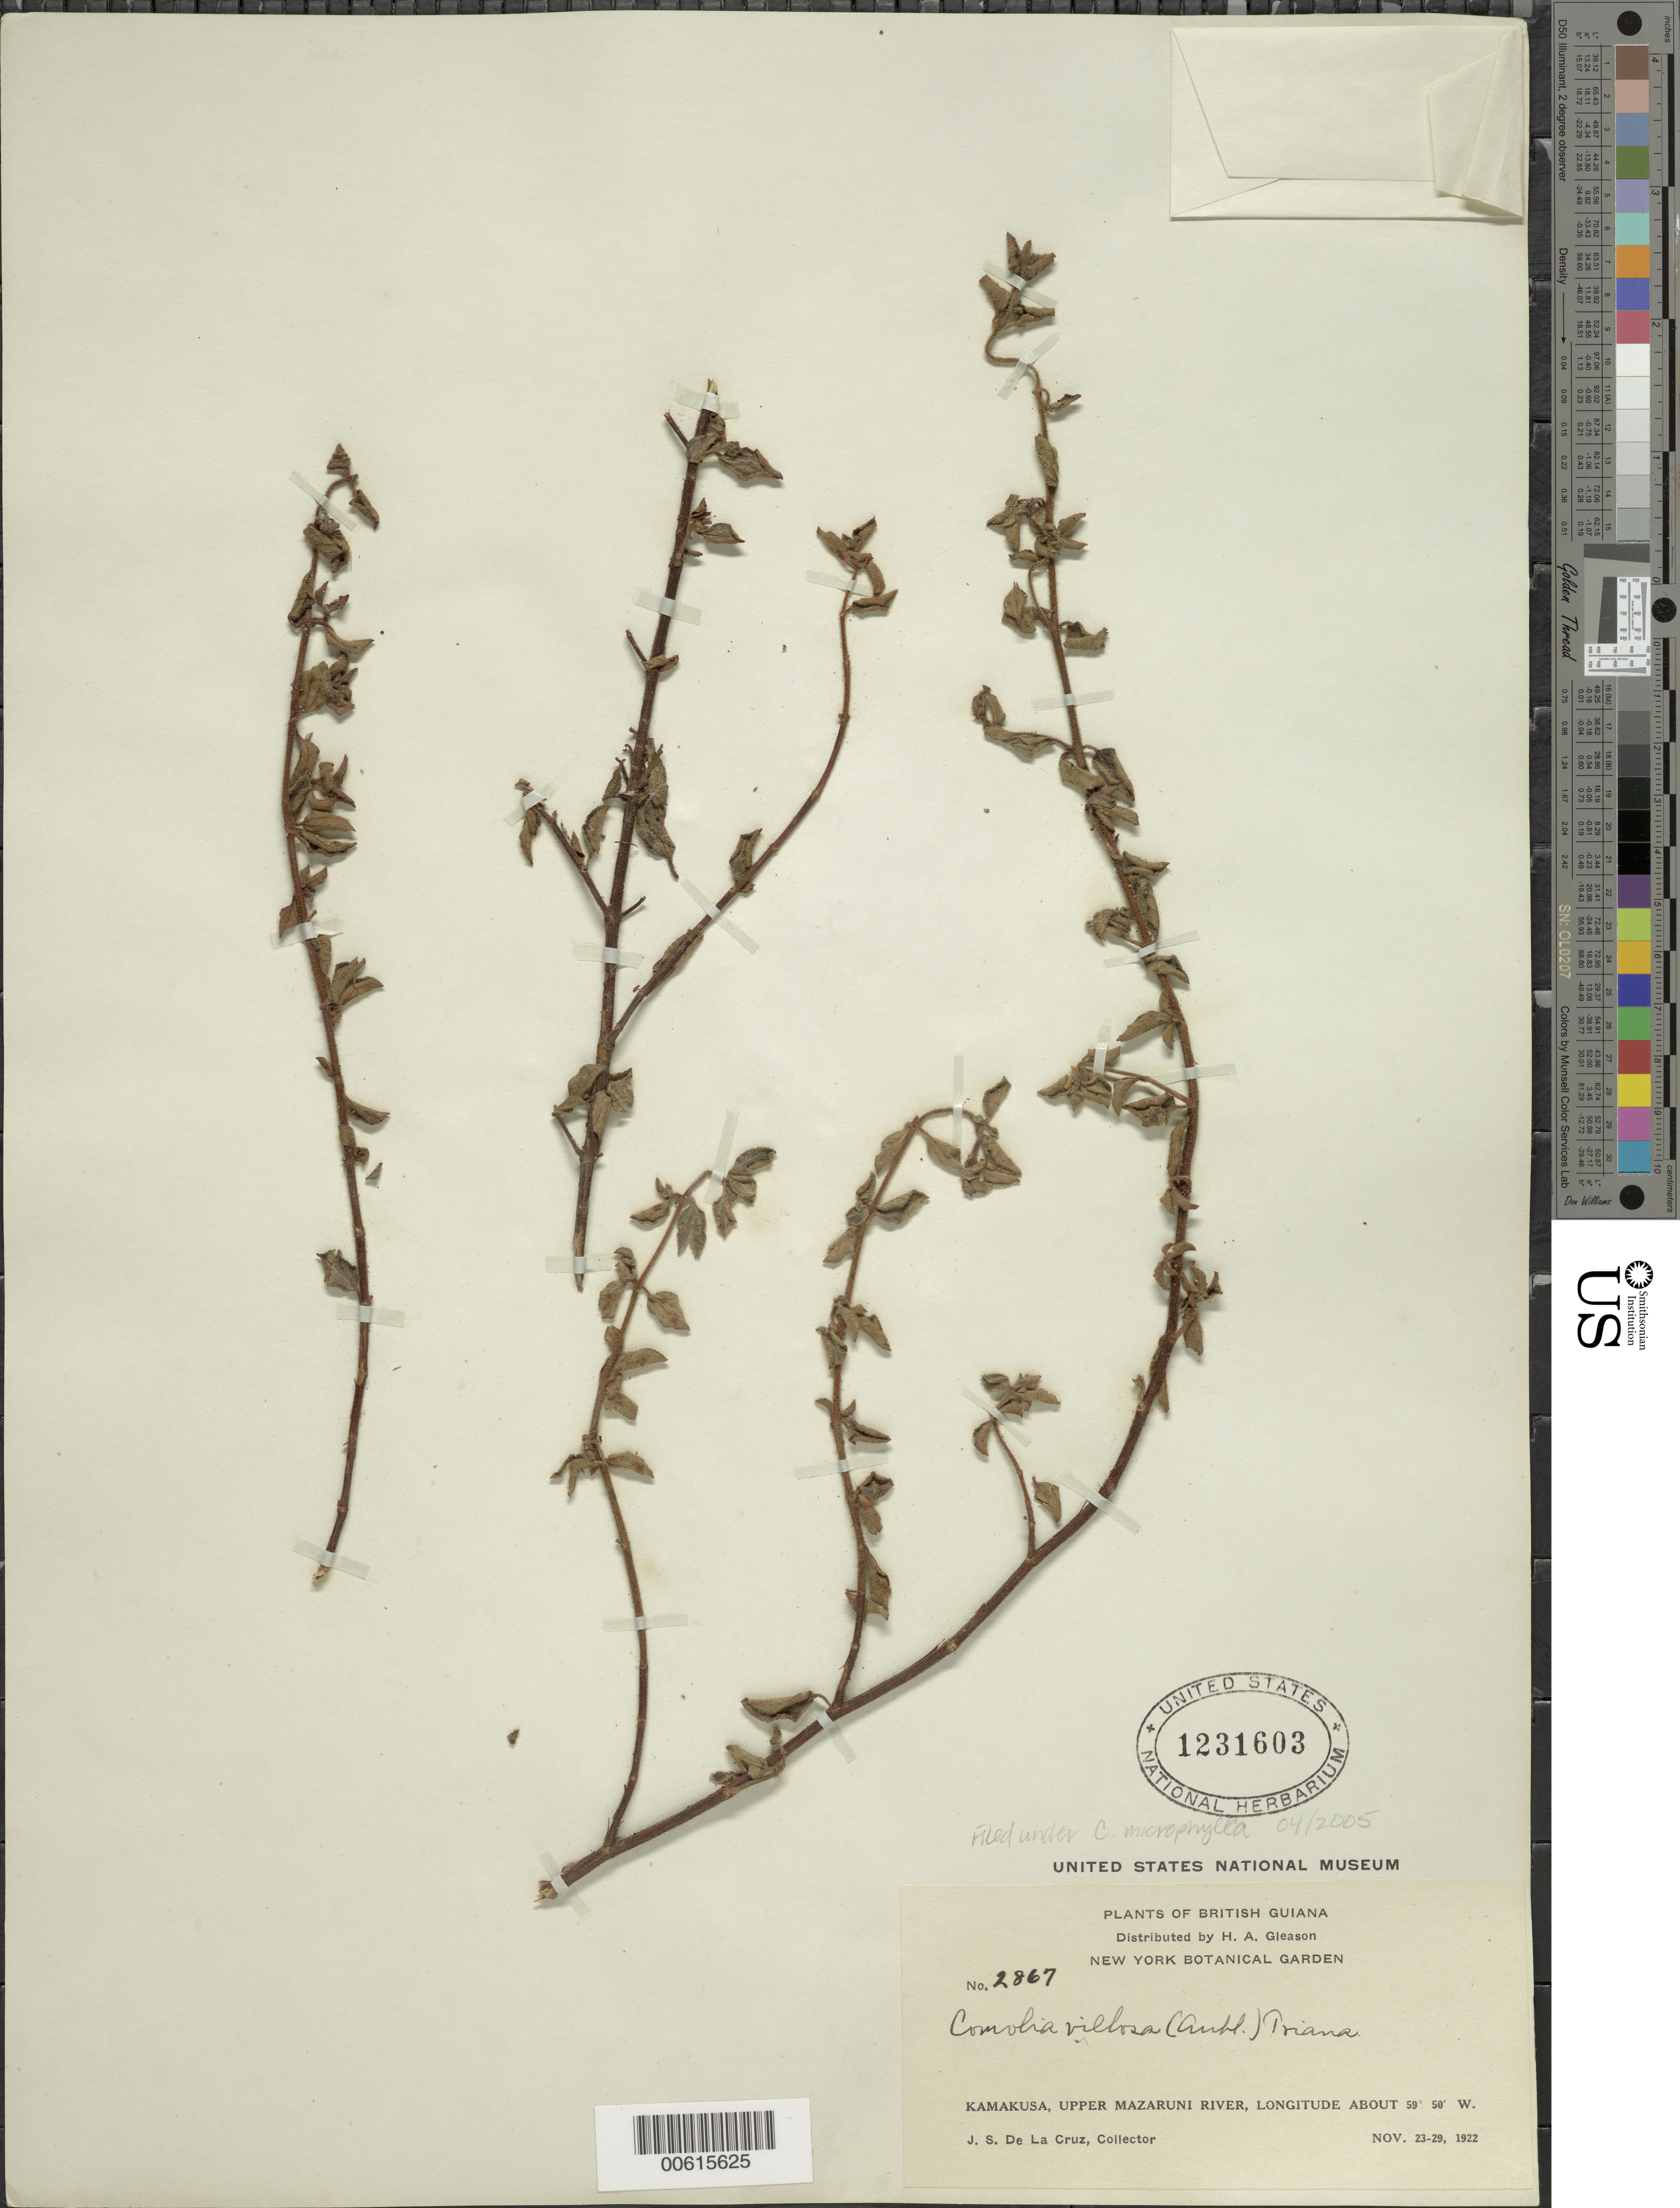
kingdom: Plantae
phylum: Tracheophyta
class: Magnoliopsida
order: Myrtales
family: Melastomataceae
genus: Comolia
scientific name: Comolia microphylla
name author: Benth.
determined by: Nunes da Silva, Diego, (RB), Jardim Botanico do Rio de Janeiro - Herbario (BRAZIL)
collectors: J. S. de la Cruz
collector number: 2867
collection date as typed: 23-Nov-22 to 29-Nov-22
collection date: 1922-11-23/1922-11-29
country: Guyana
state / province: Cuyuni-Mazaruni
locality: Kamakusa, Upper Mazaruni R.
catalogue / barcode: US 1231603